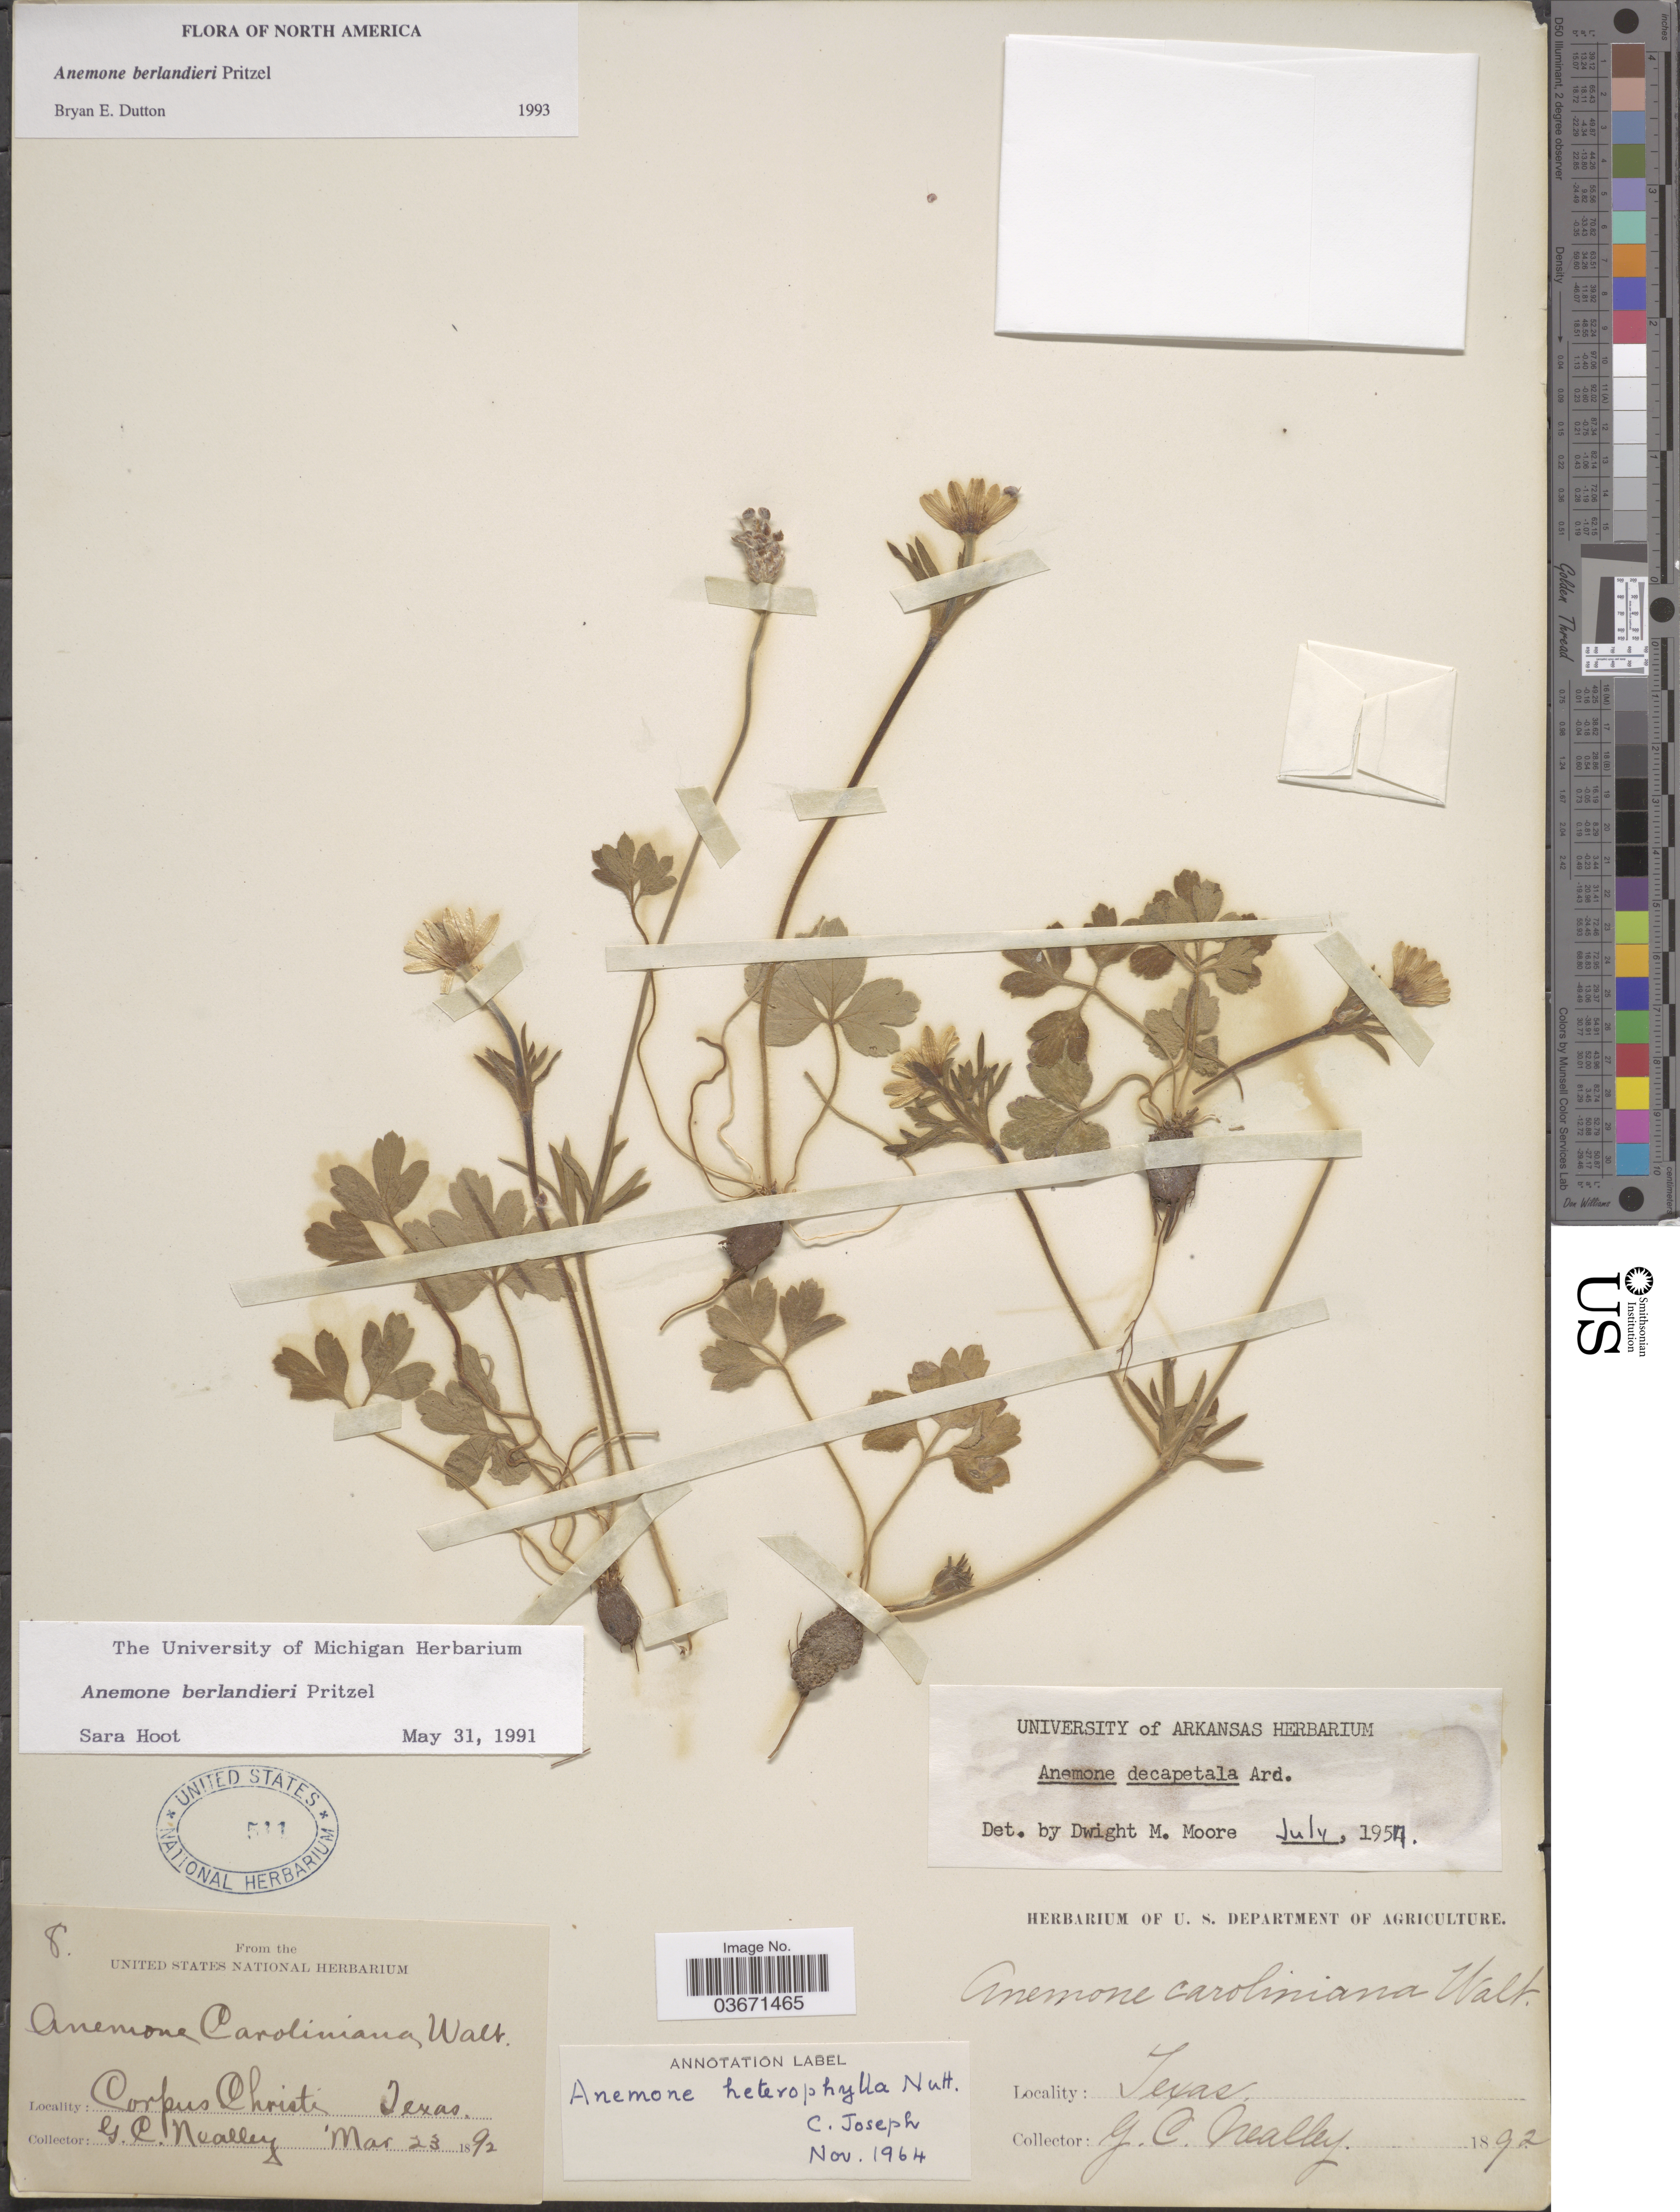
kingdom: Plantae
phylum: Tracheophyta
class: Magnoliopsida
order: Ranunculales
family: Ranunculaceae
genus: Anemone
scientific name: Anemone berlandieri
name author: E. Pritz.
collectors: G. C. Nealley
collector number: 8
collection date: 1892-03-23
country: United States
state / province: Texas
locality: Corpus Christi.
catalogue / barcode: US 511